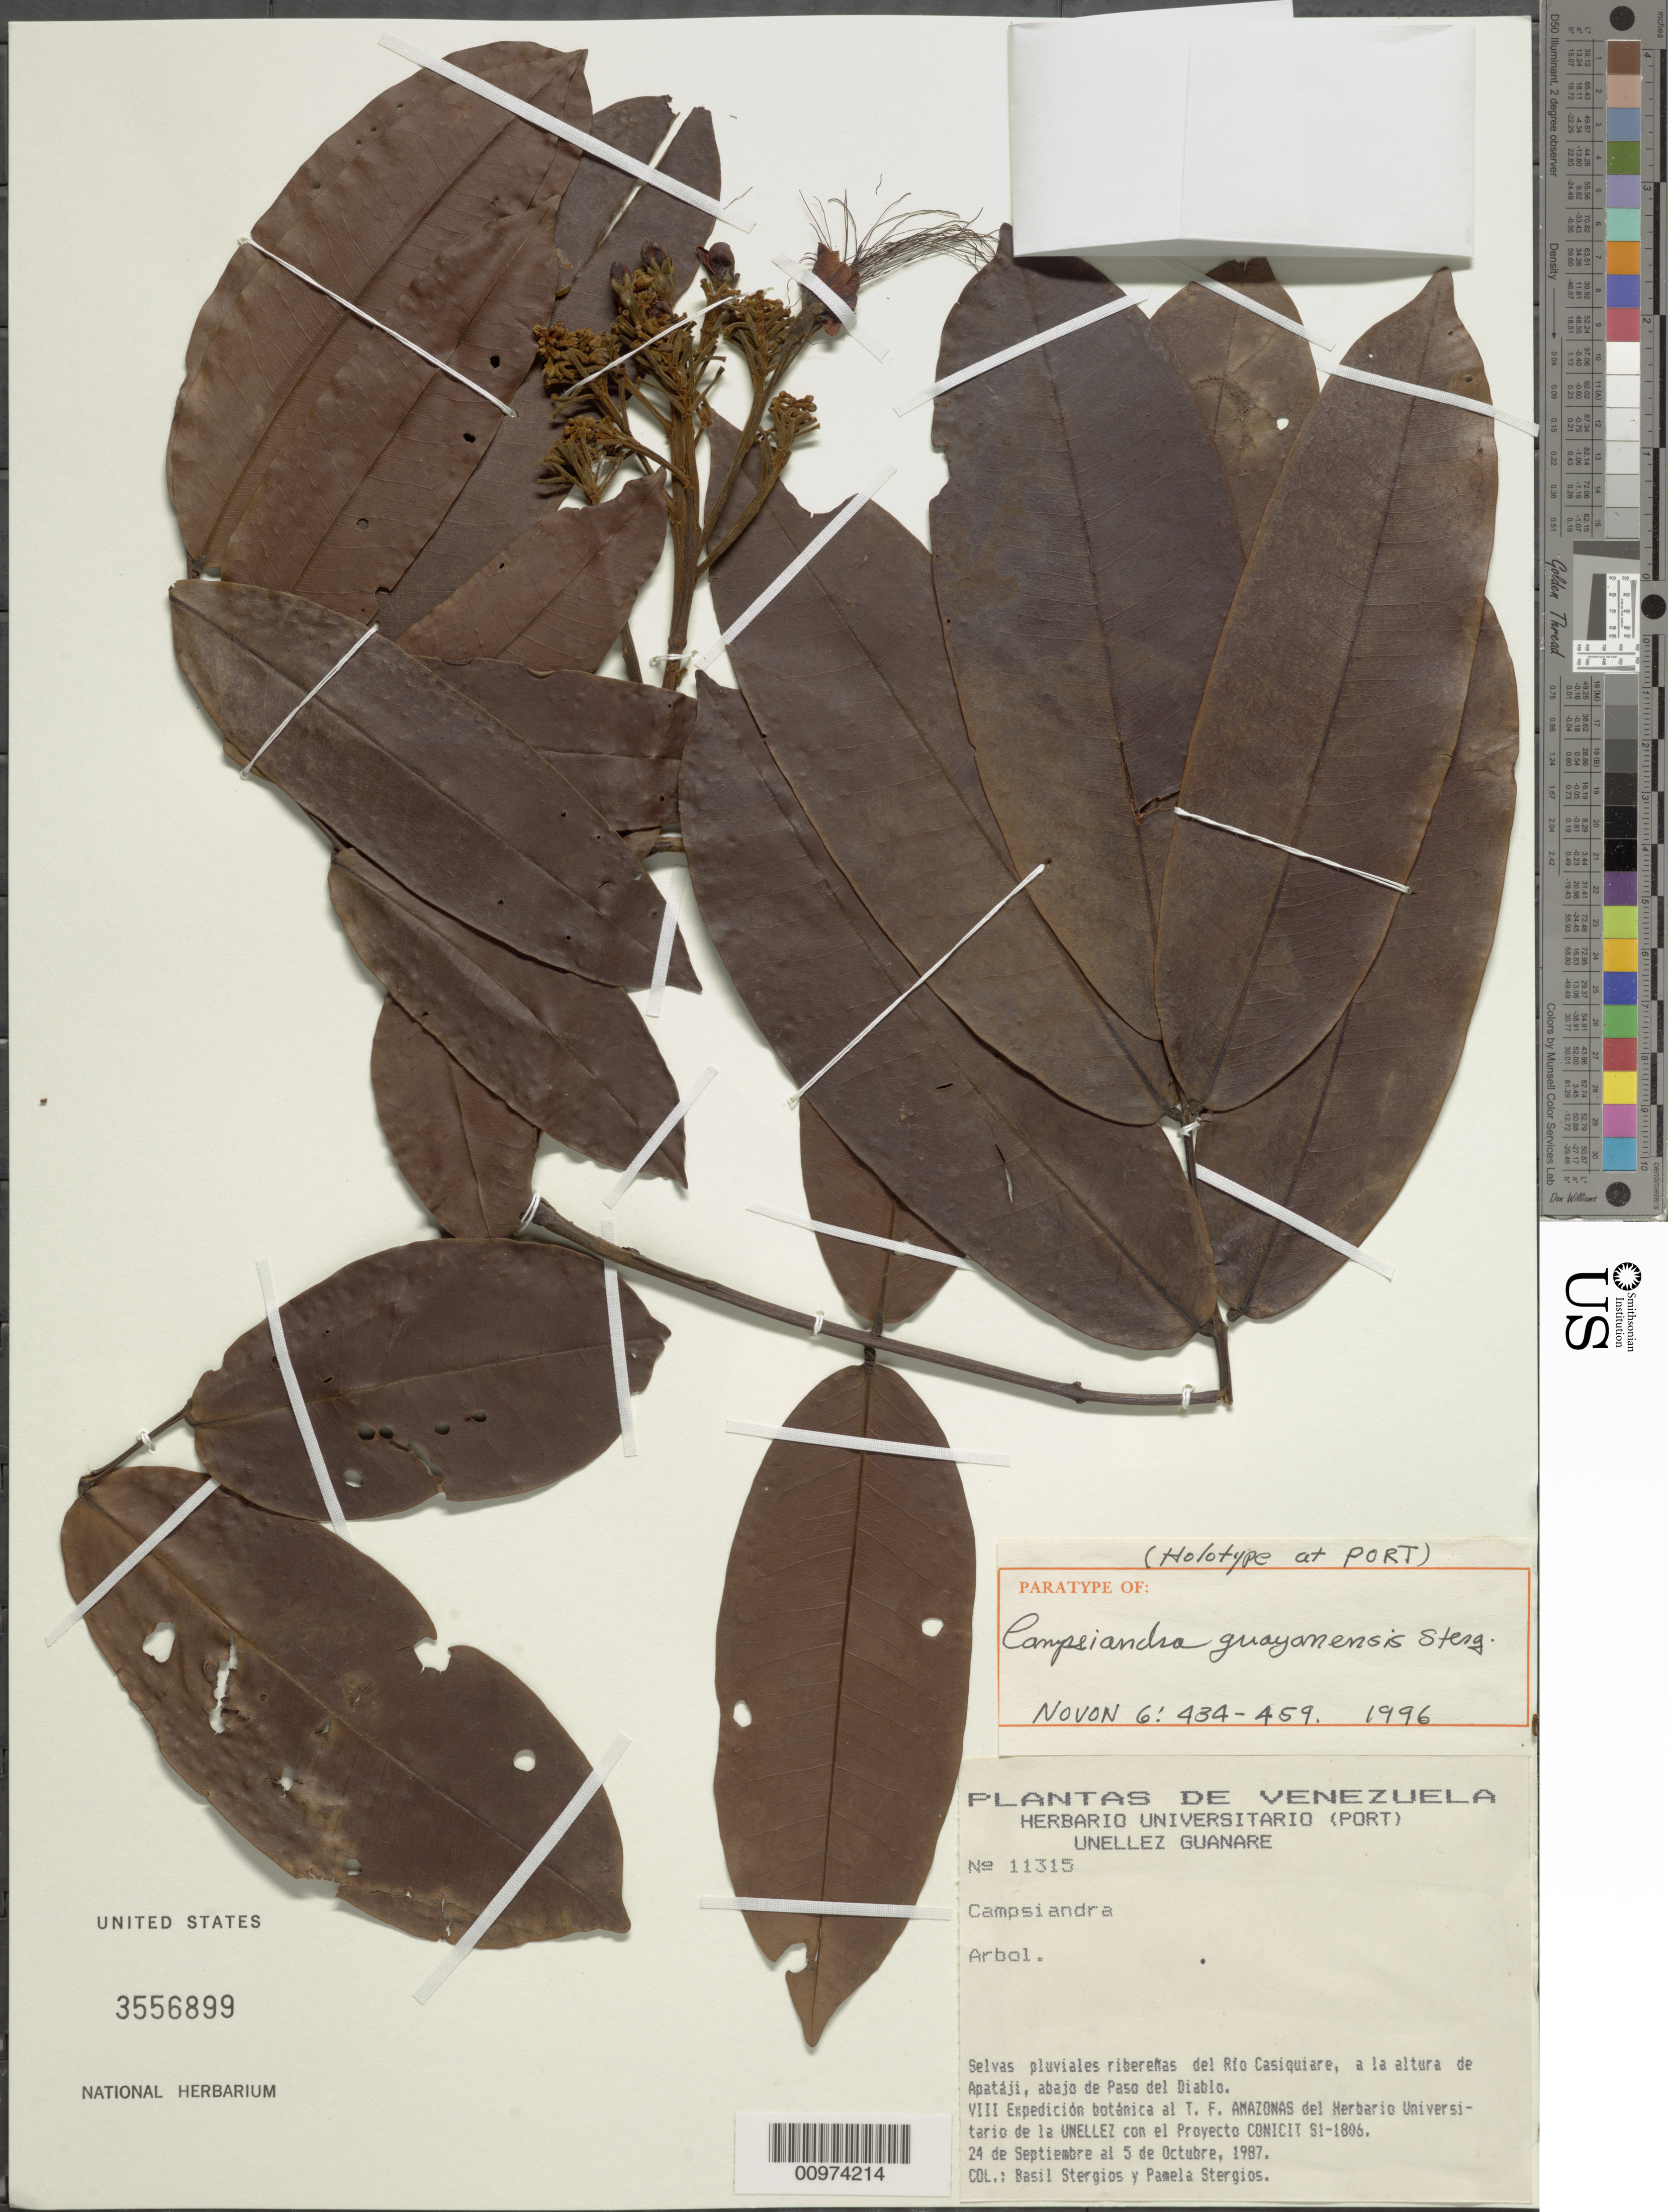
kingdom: Plantae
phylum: Tracheophyta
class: Magnoliopsida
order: Fabales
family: Fabaceae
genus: Campsiandra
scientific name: Campsiandra guayanensis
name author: (Benth.) R.S. Cowan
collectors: B. G. Stergios & P. Stergios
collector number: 11315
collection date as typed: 24-Sep-87 to 5-Oct-87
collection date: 1987-09-24/1987-10-05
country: Venezuela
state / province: Amazonas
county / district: Río Negro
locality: Rio Casiquiare, a la altura de Apataji, abajo de Paso del Diablo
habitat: Selvas pluviales ribereñas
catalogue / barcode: US 3556899